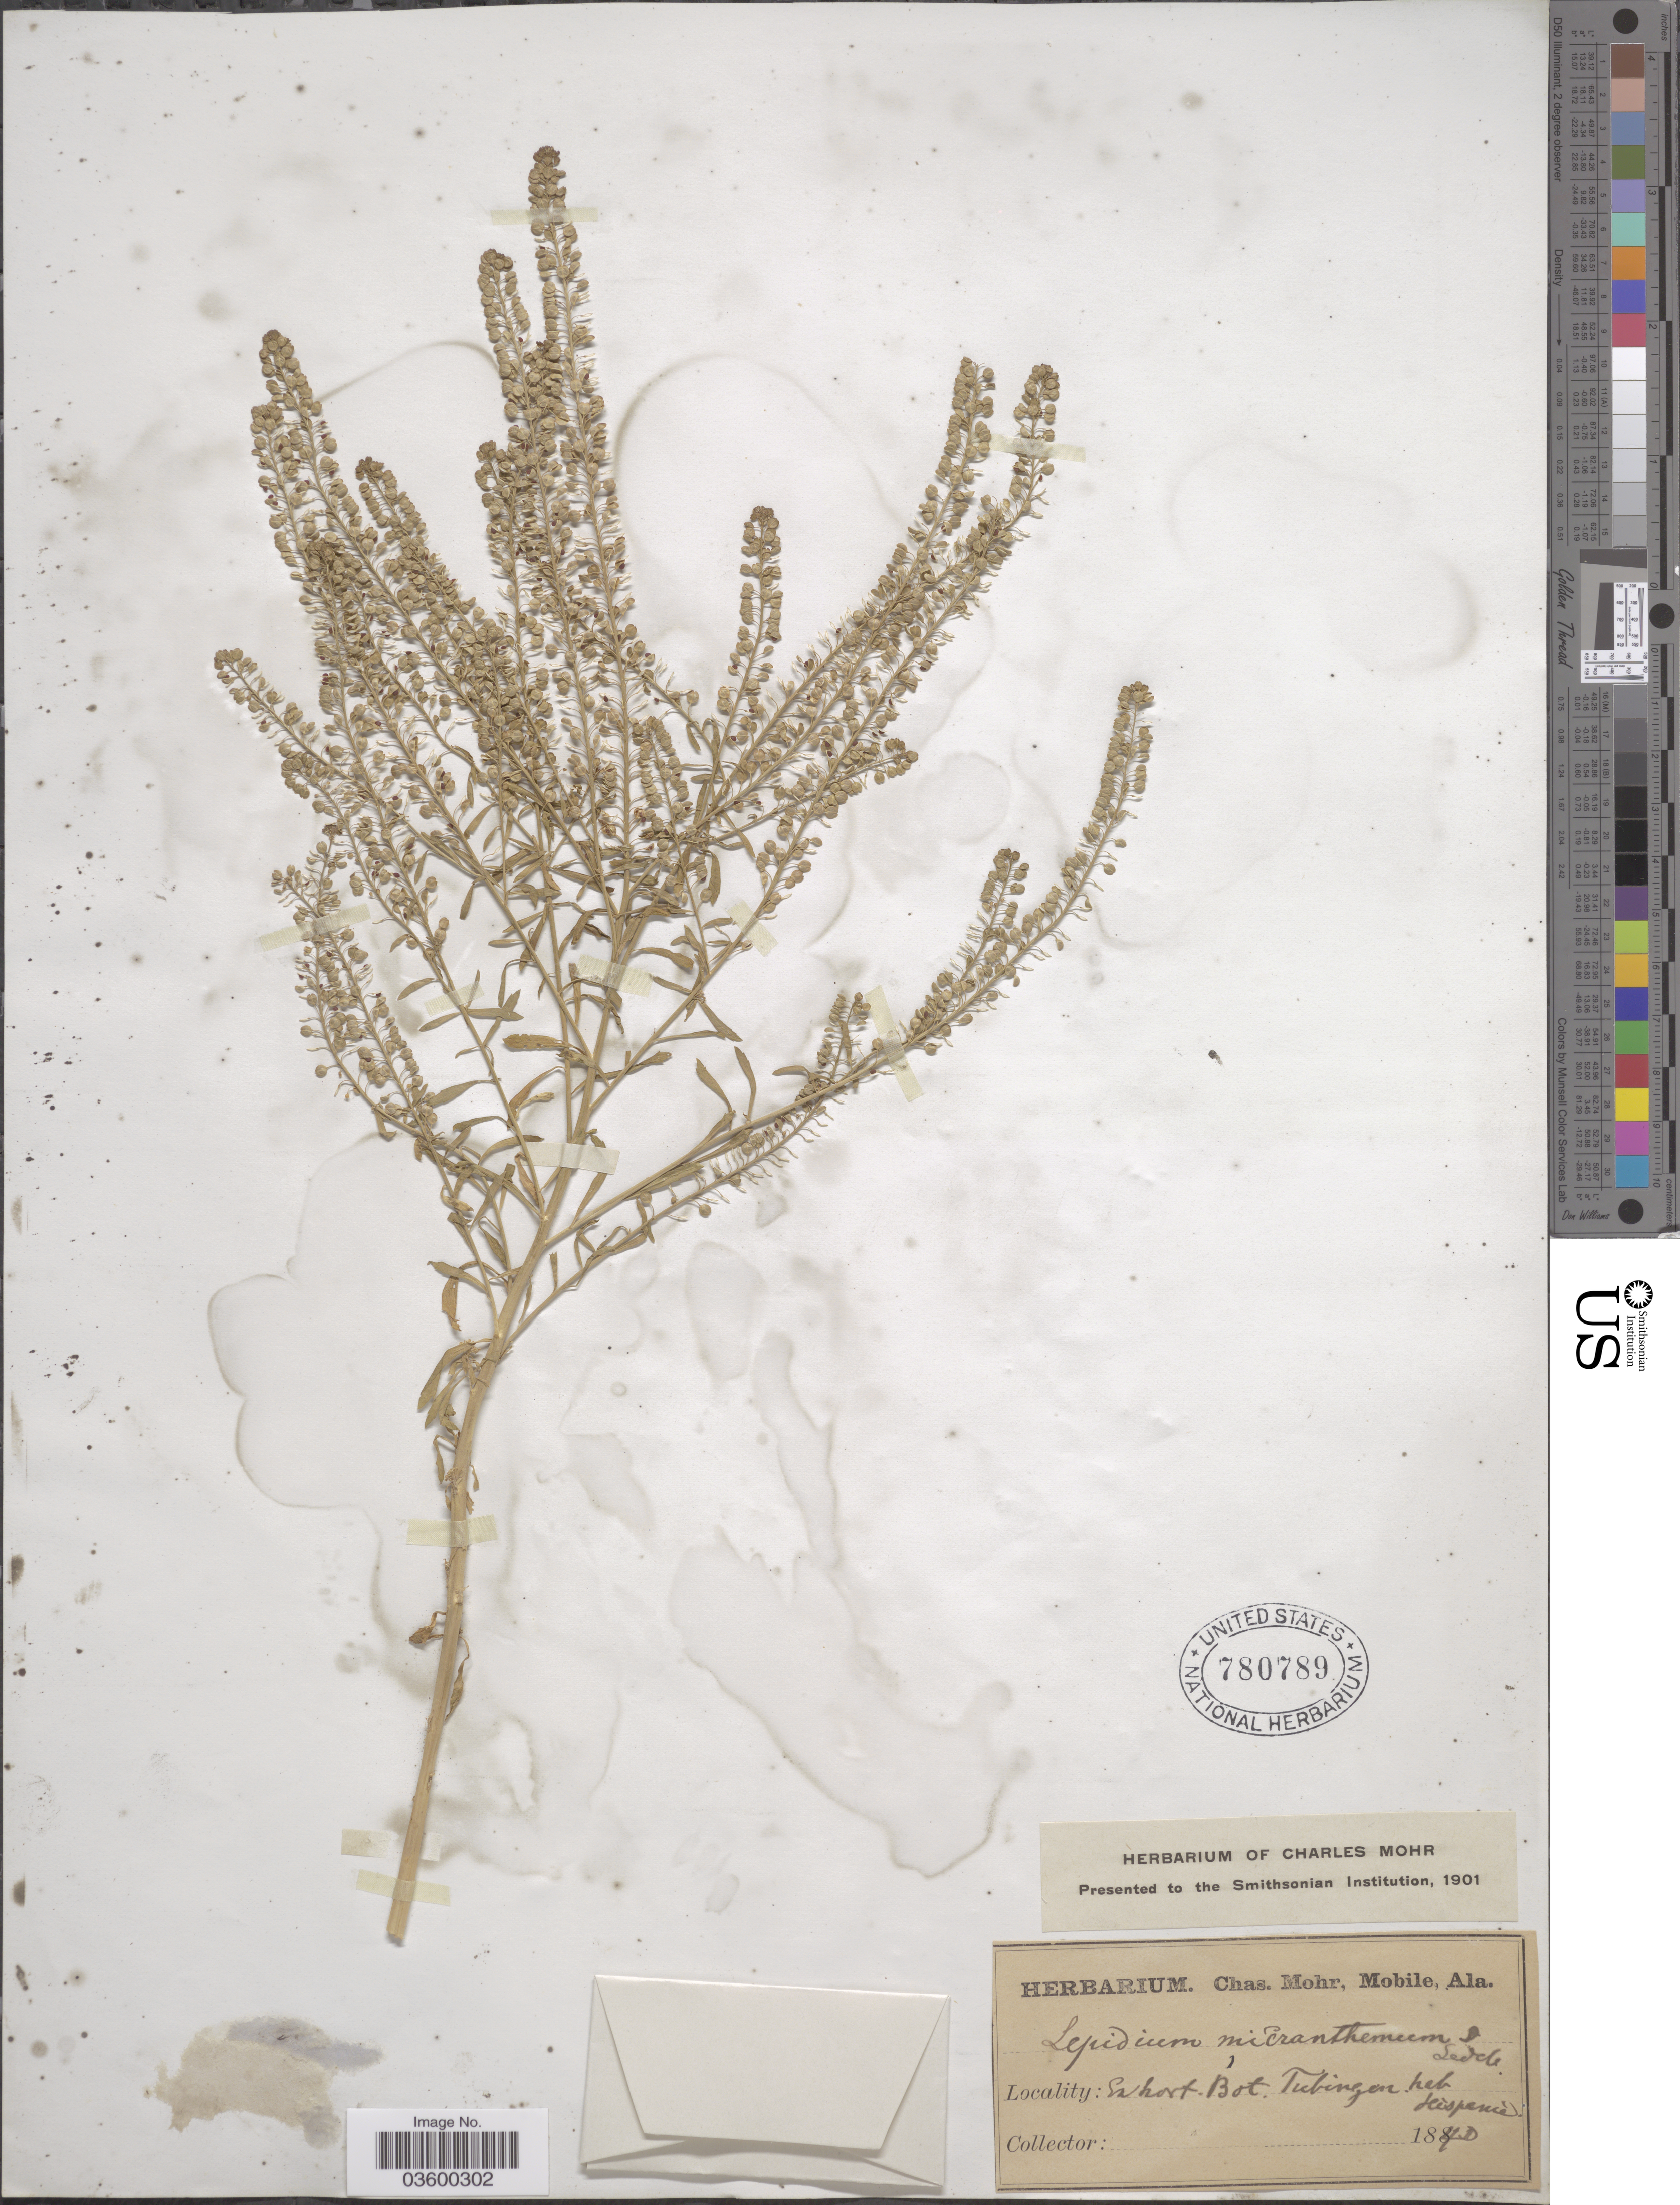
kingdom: Plantae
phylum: Tracheophyta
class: Magnoliopsida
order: Brassicales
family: Brassicaceae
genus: Lepidium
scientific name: Lepidium micranthum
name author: Ledeb.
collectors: Ex hort. Bot. Tubingen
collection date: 1841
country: Spain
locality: Hispania. Hort. Bot. Tubingen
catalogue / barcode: US 780789